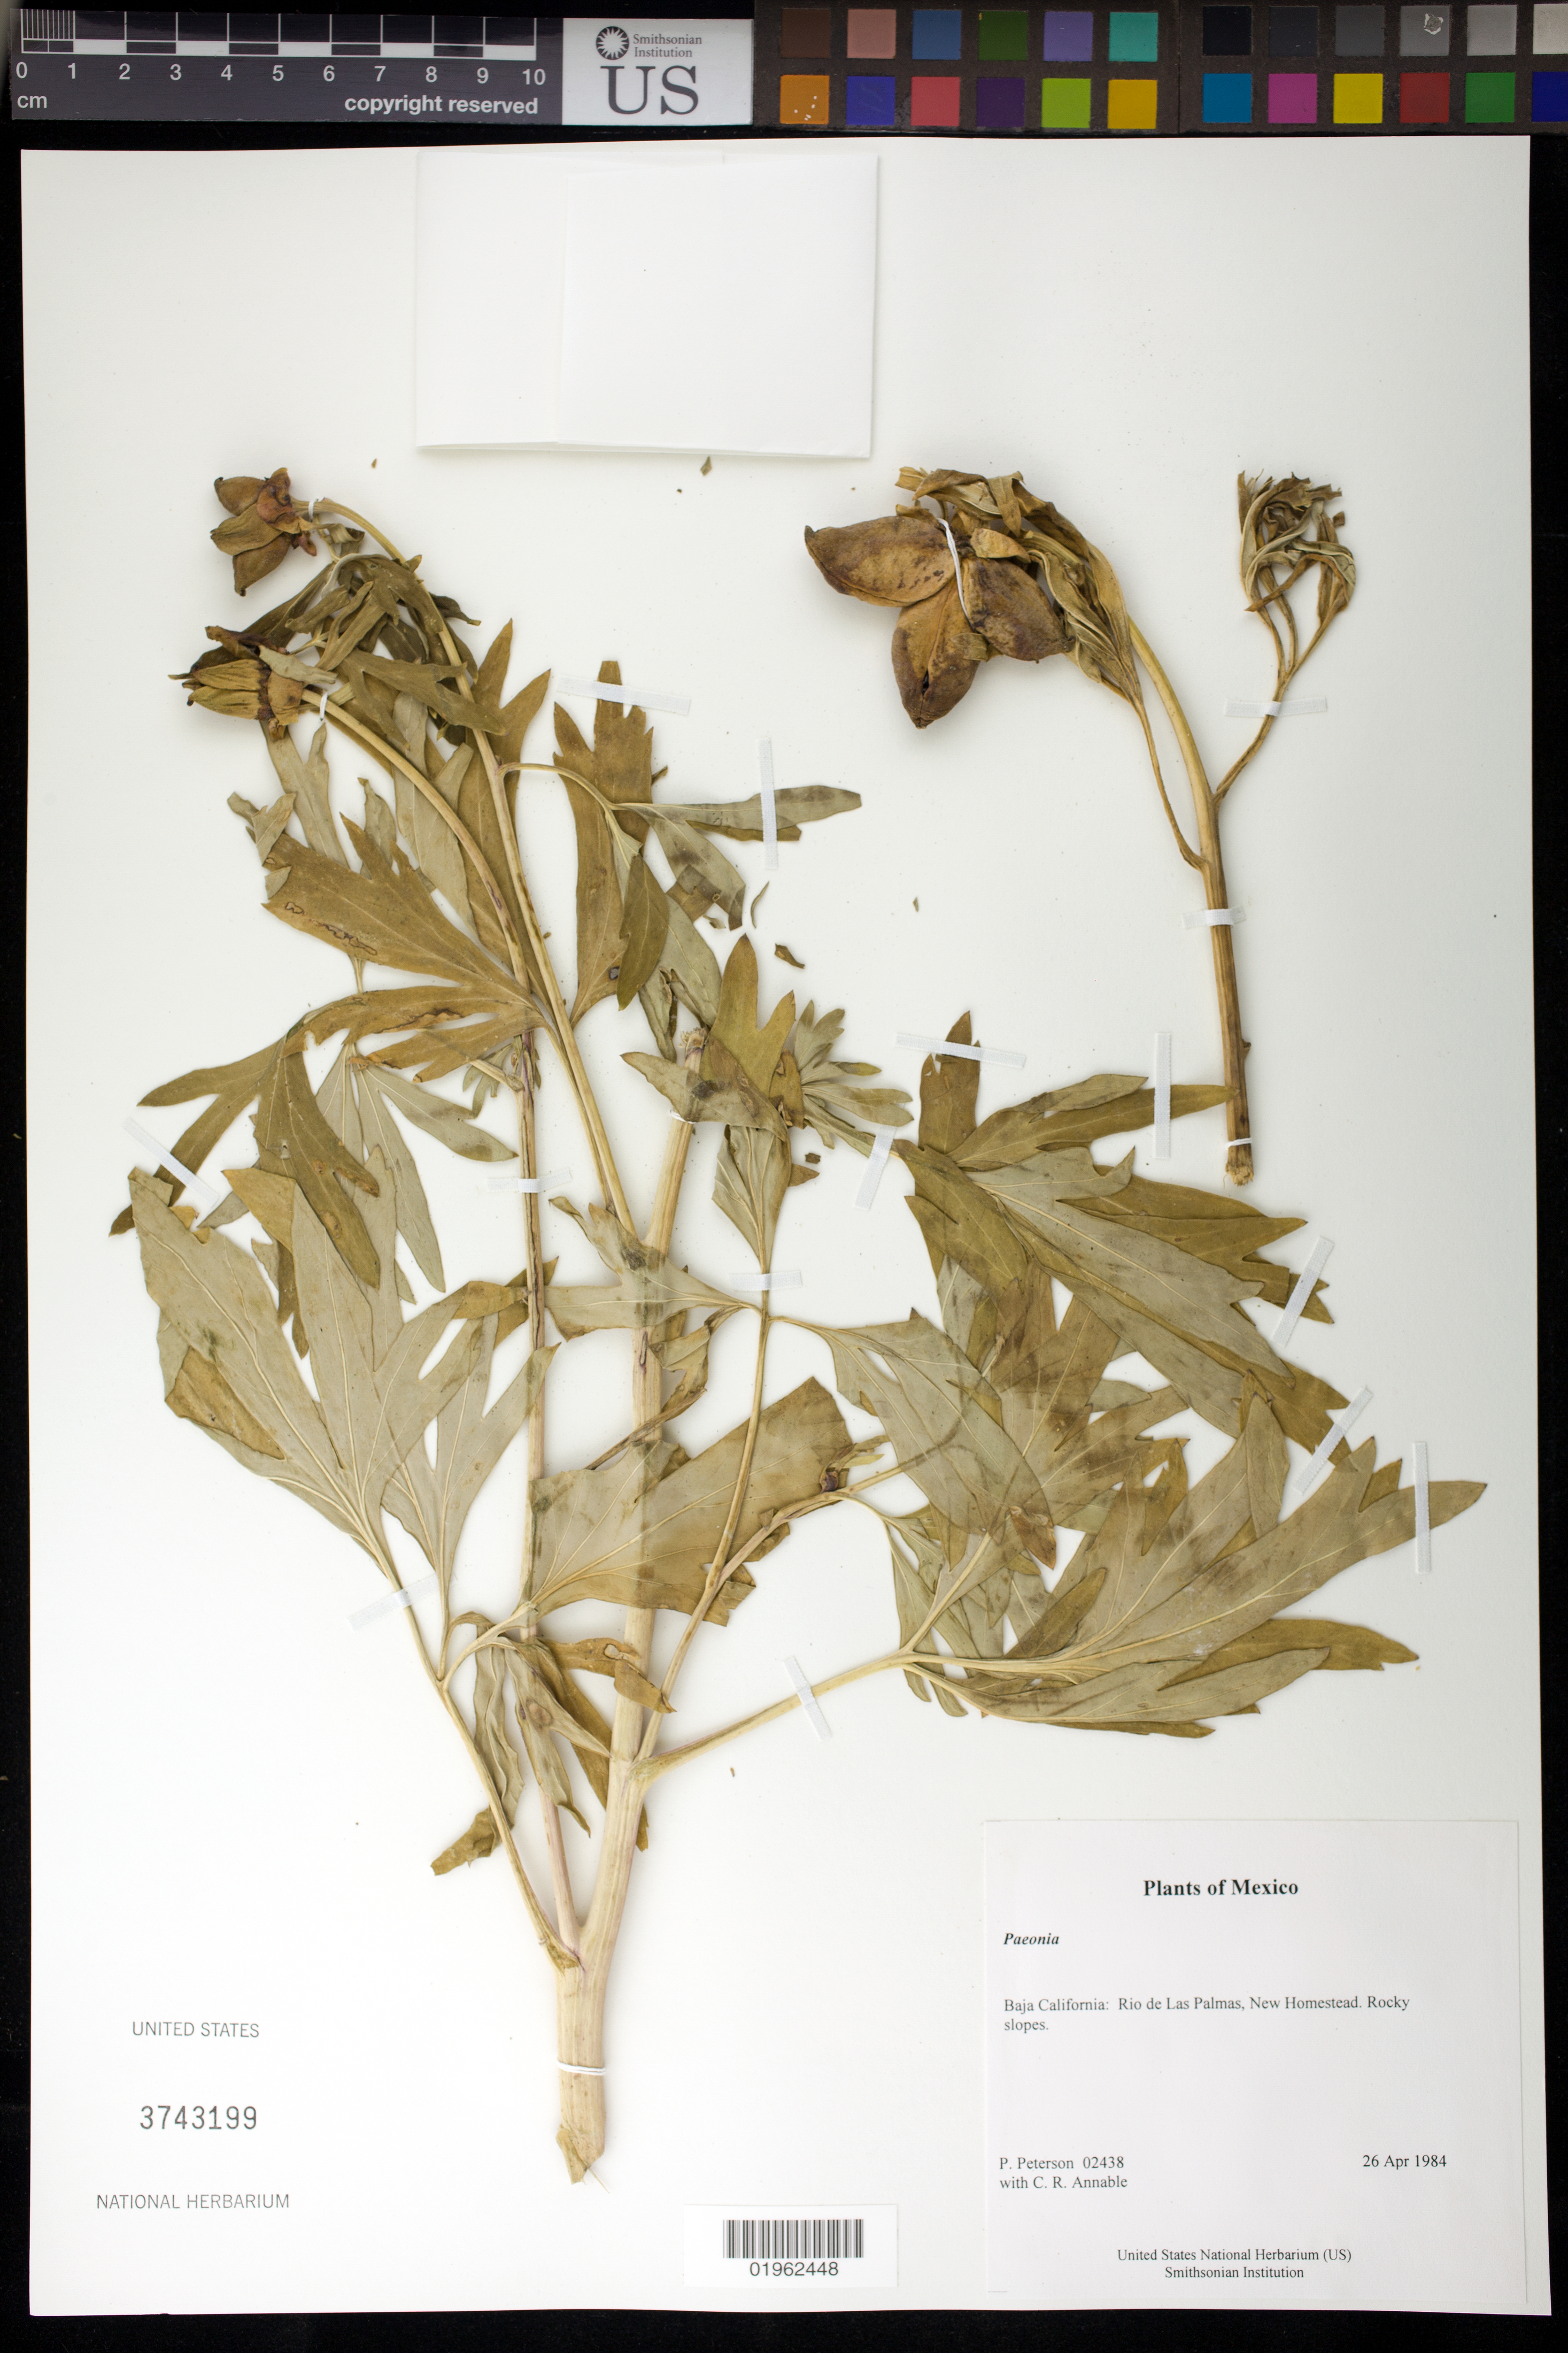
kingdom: Plantae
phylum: Tracheophyta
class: Magnoliopsida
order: Saxifragales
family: Paeoniaceae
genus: Paeonia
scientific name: Paeonia sp.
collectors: P. M. Peterson & C. R. Annable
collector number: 02438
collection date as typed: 26 Apr 1984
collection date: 1984-04-26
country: Mexico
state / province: Baja California Norte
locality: Rio de Las Palmas, New Homestead.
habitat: Rocky slopes.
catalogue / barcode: US 3743199